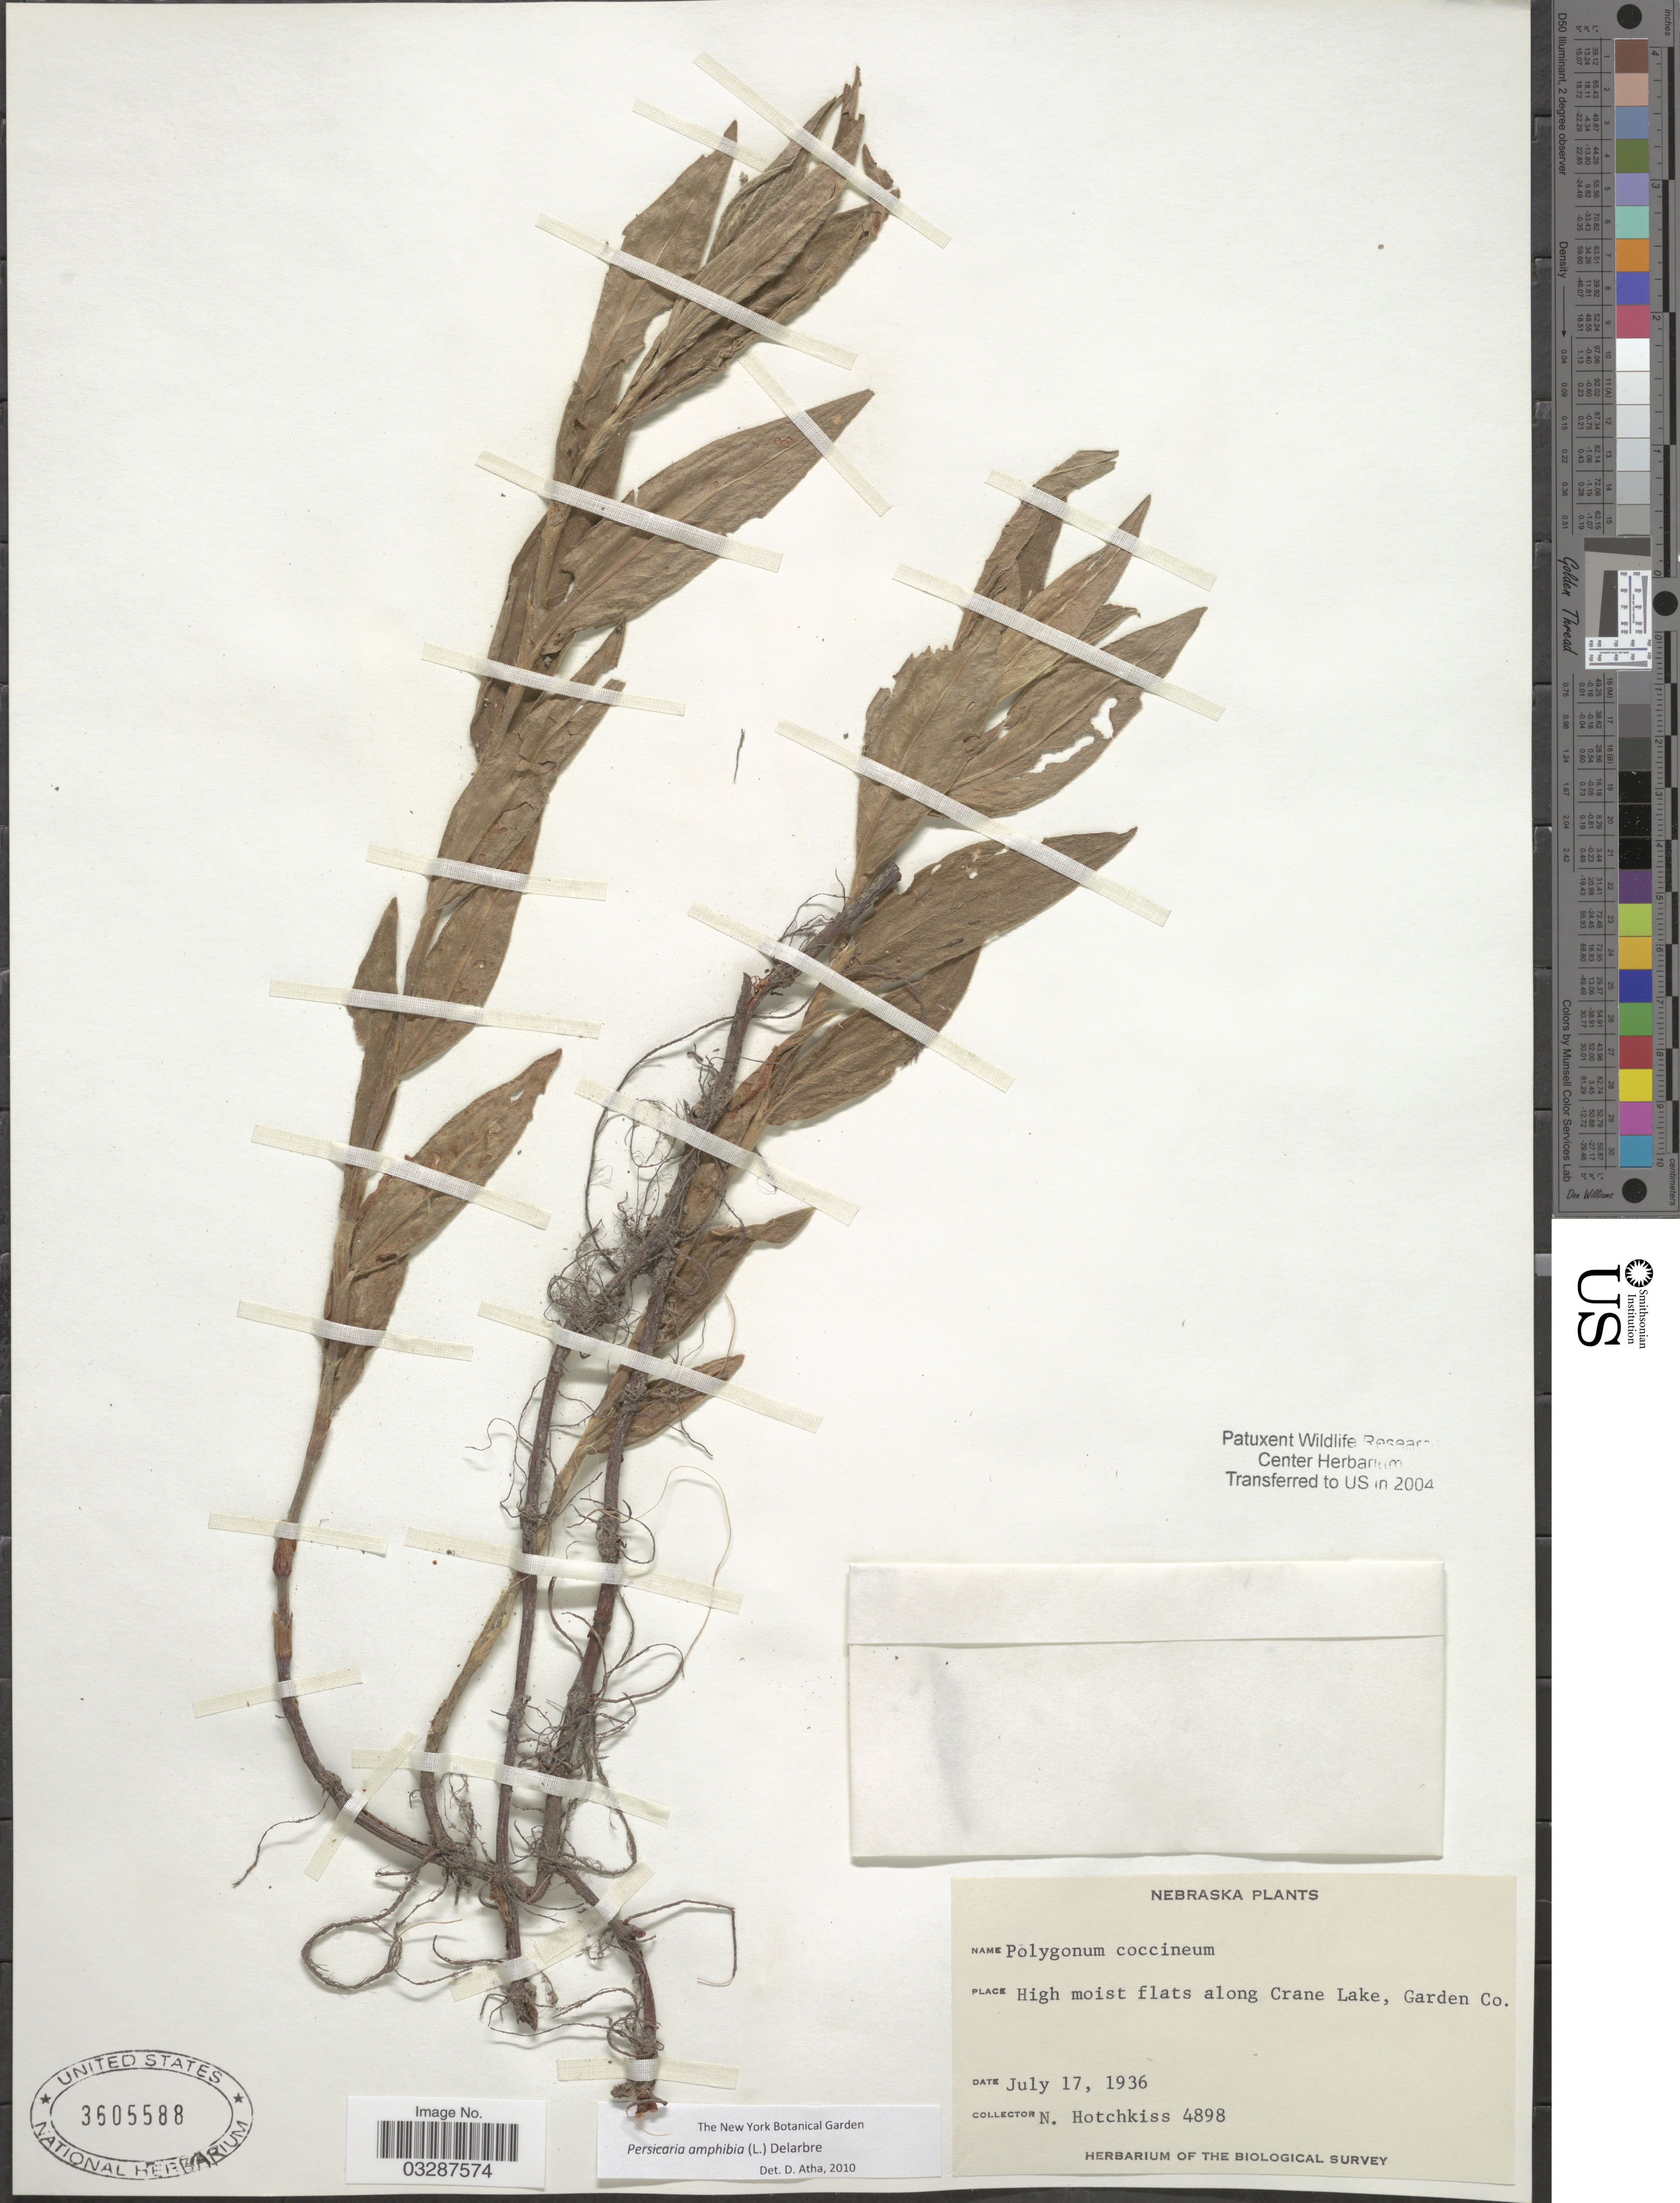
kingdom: Plantae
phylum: Tracheophyta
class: Magnoliopsida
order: Caryophyllales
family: Polygonaceae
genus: Persicaria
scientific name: Persicaria amphibia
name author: (L.) Delarbre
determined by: Atha, D. E.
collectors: N. Hotchkiss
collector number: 4898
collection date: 1936-07-17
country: United States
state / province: Nebraska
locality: Along Crane Lake, Garden Co.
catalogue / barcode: US 3605588